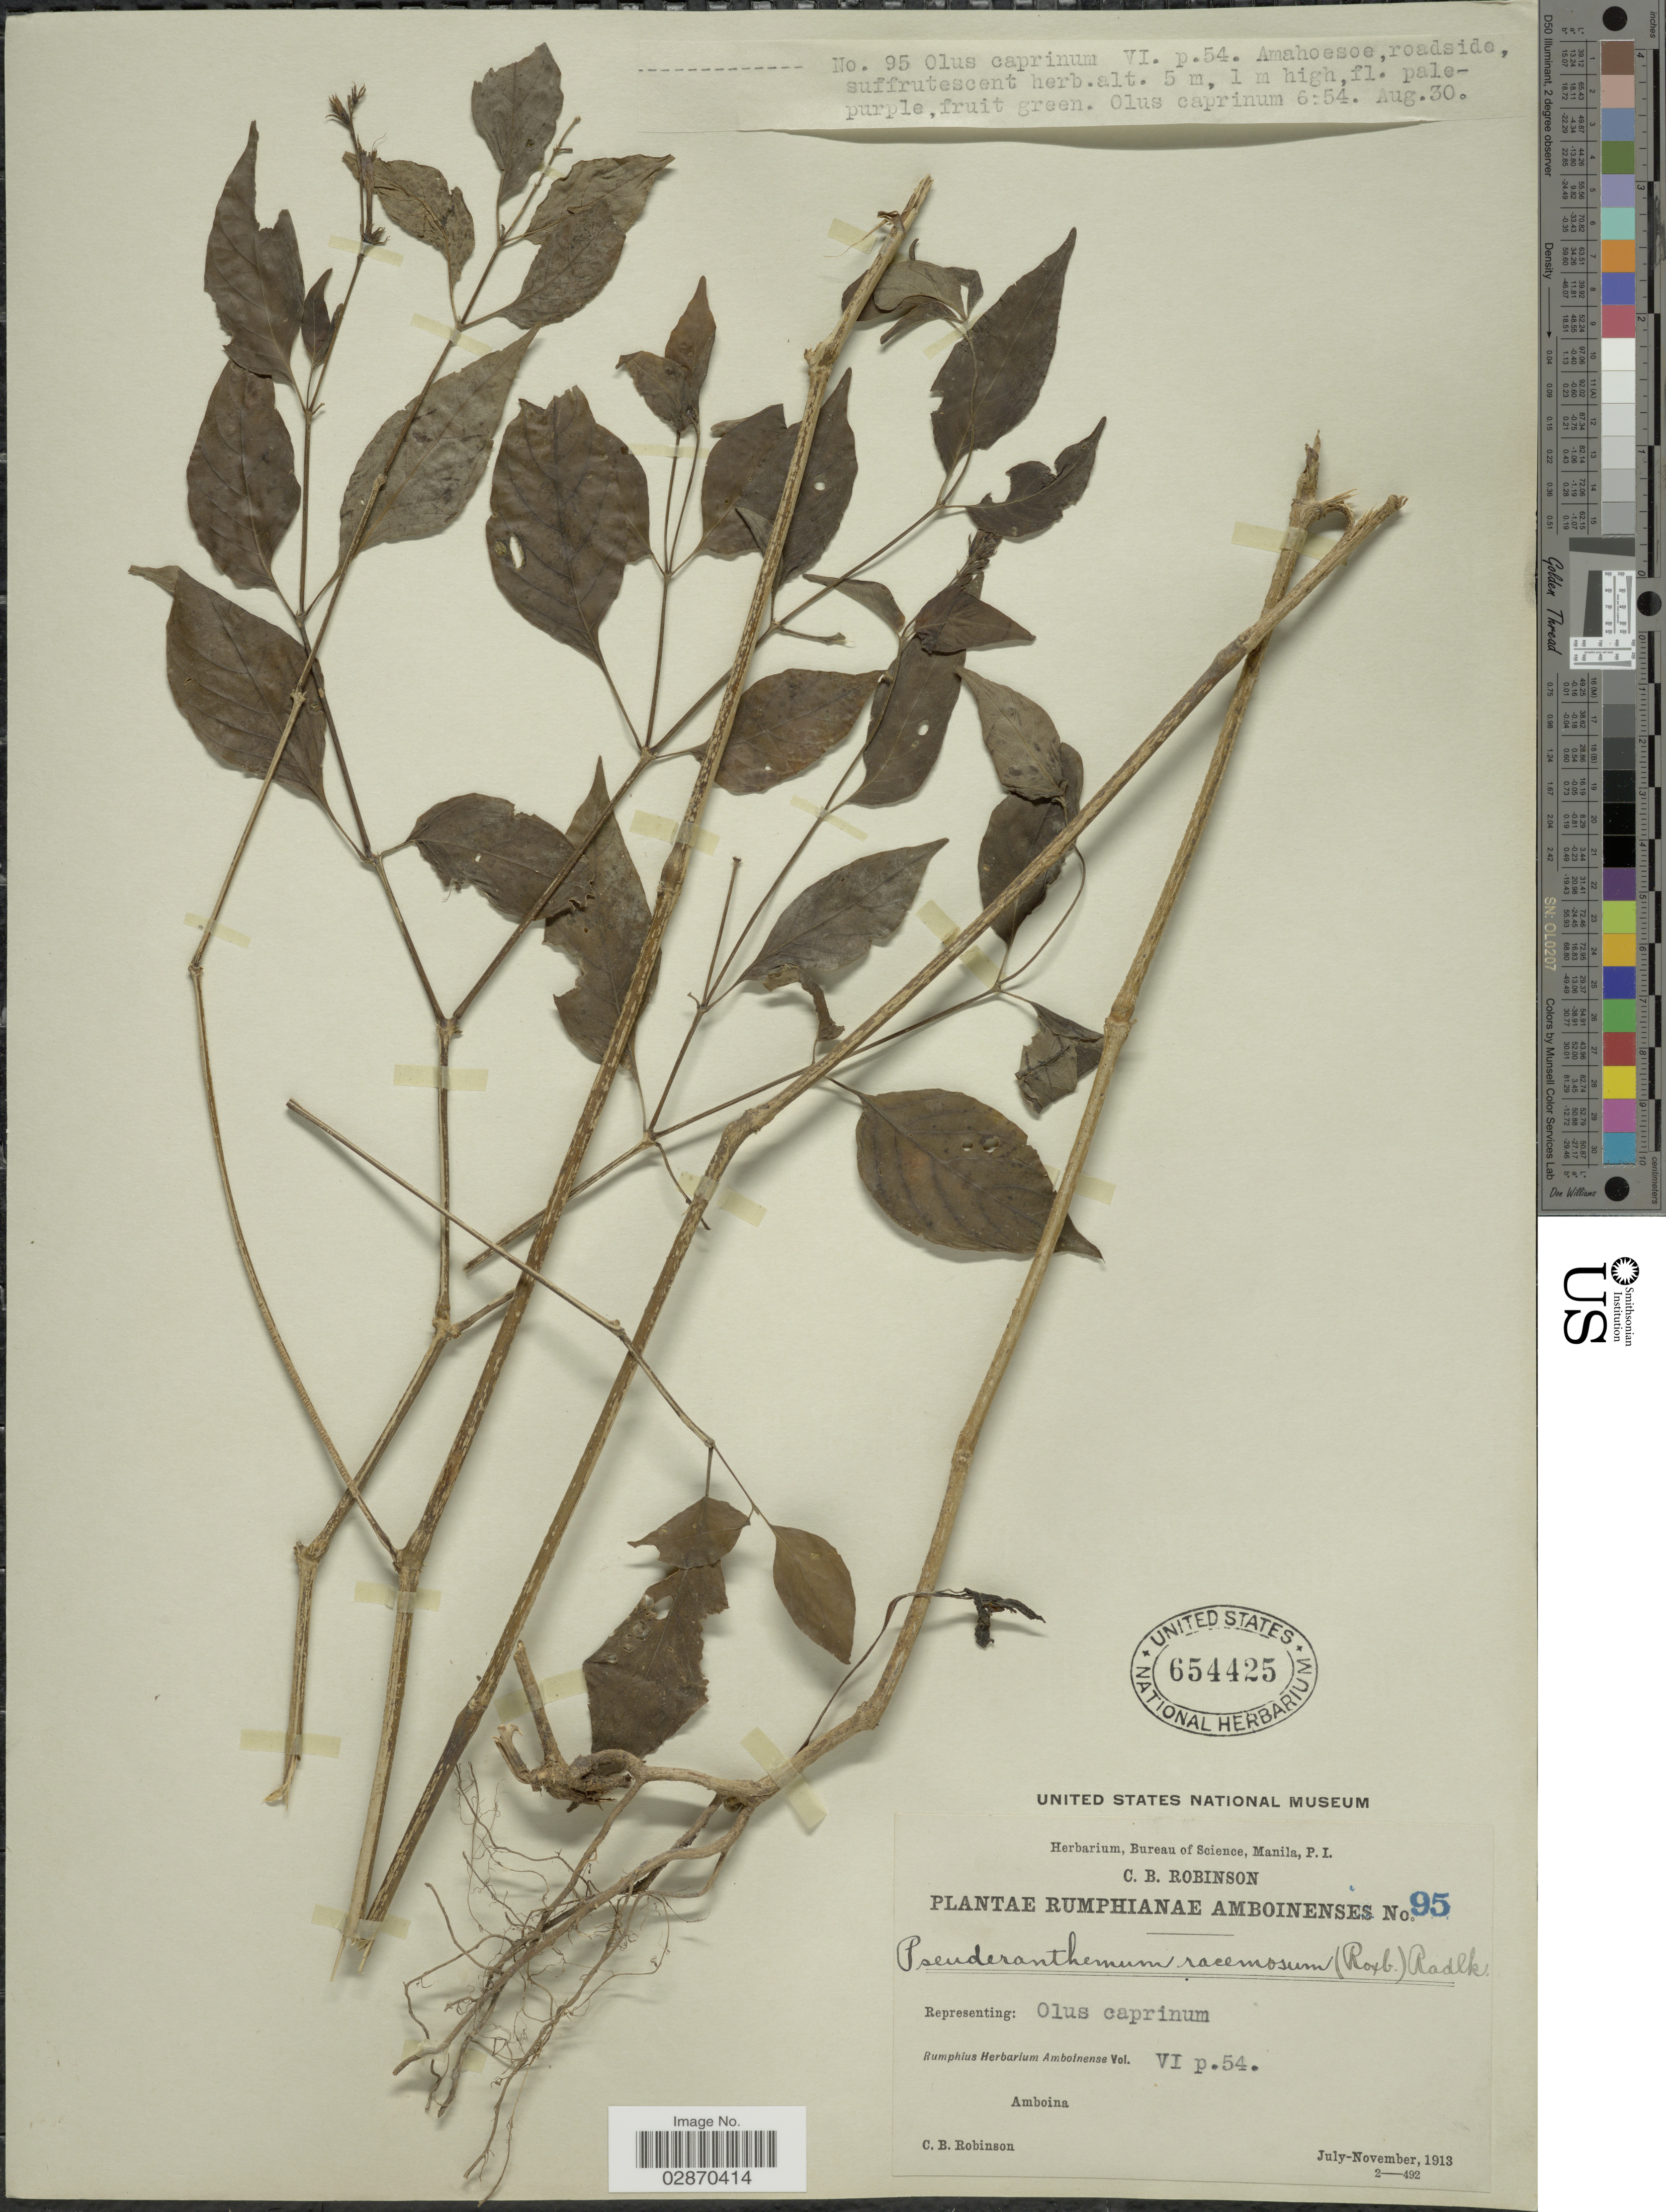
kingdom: Plantae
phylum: Tracheophyta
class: Magnoliopsida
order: Lamiales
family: Acanthaceae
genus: Pseuderanthemum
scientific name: Pseuderanthemum racemosum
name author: Radlk.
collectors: C. Robinson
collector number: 95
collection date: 1913-07/1913-11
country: Indonesia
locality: Rumphianae Amboinenses. Amboina.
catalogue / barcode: US 654425